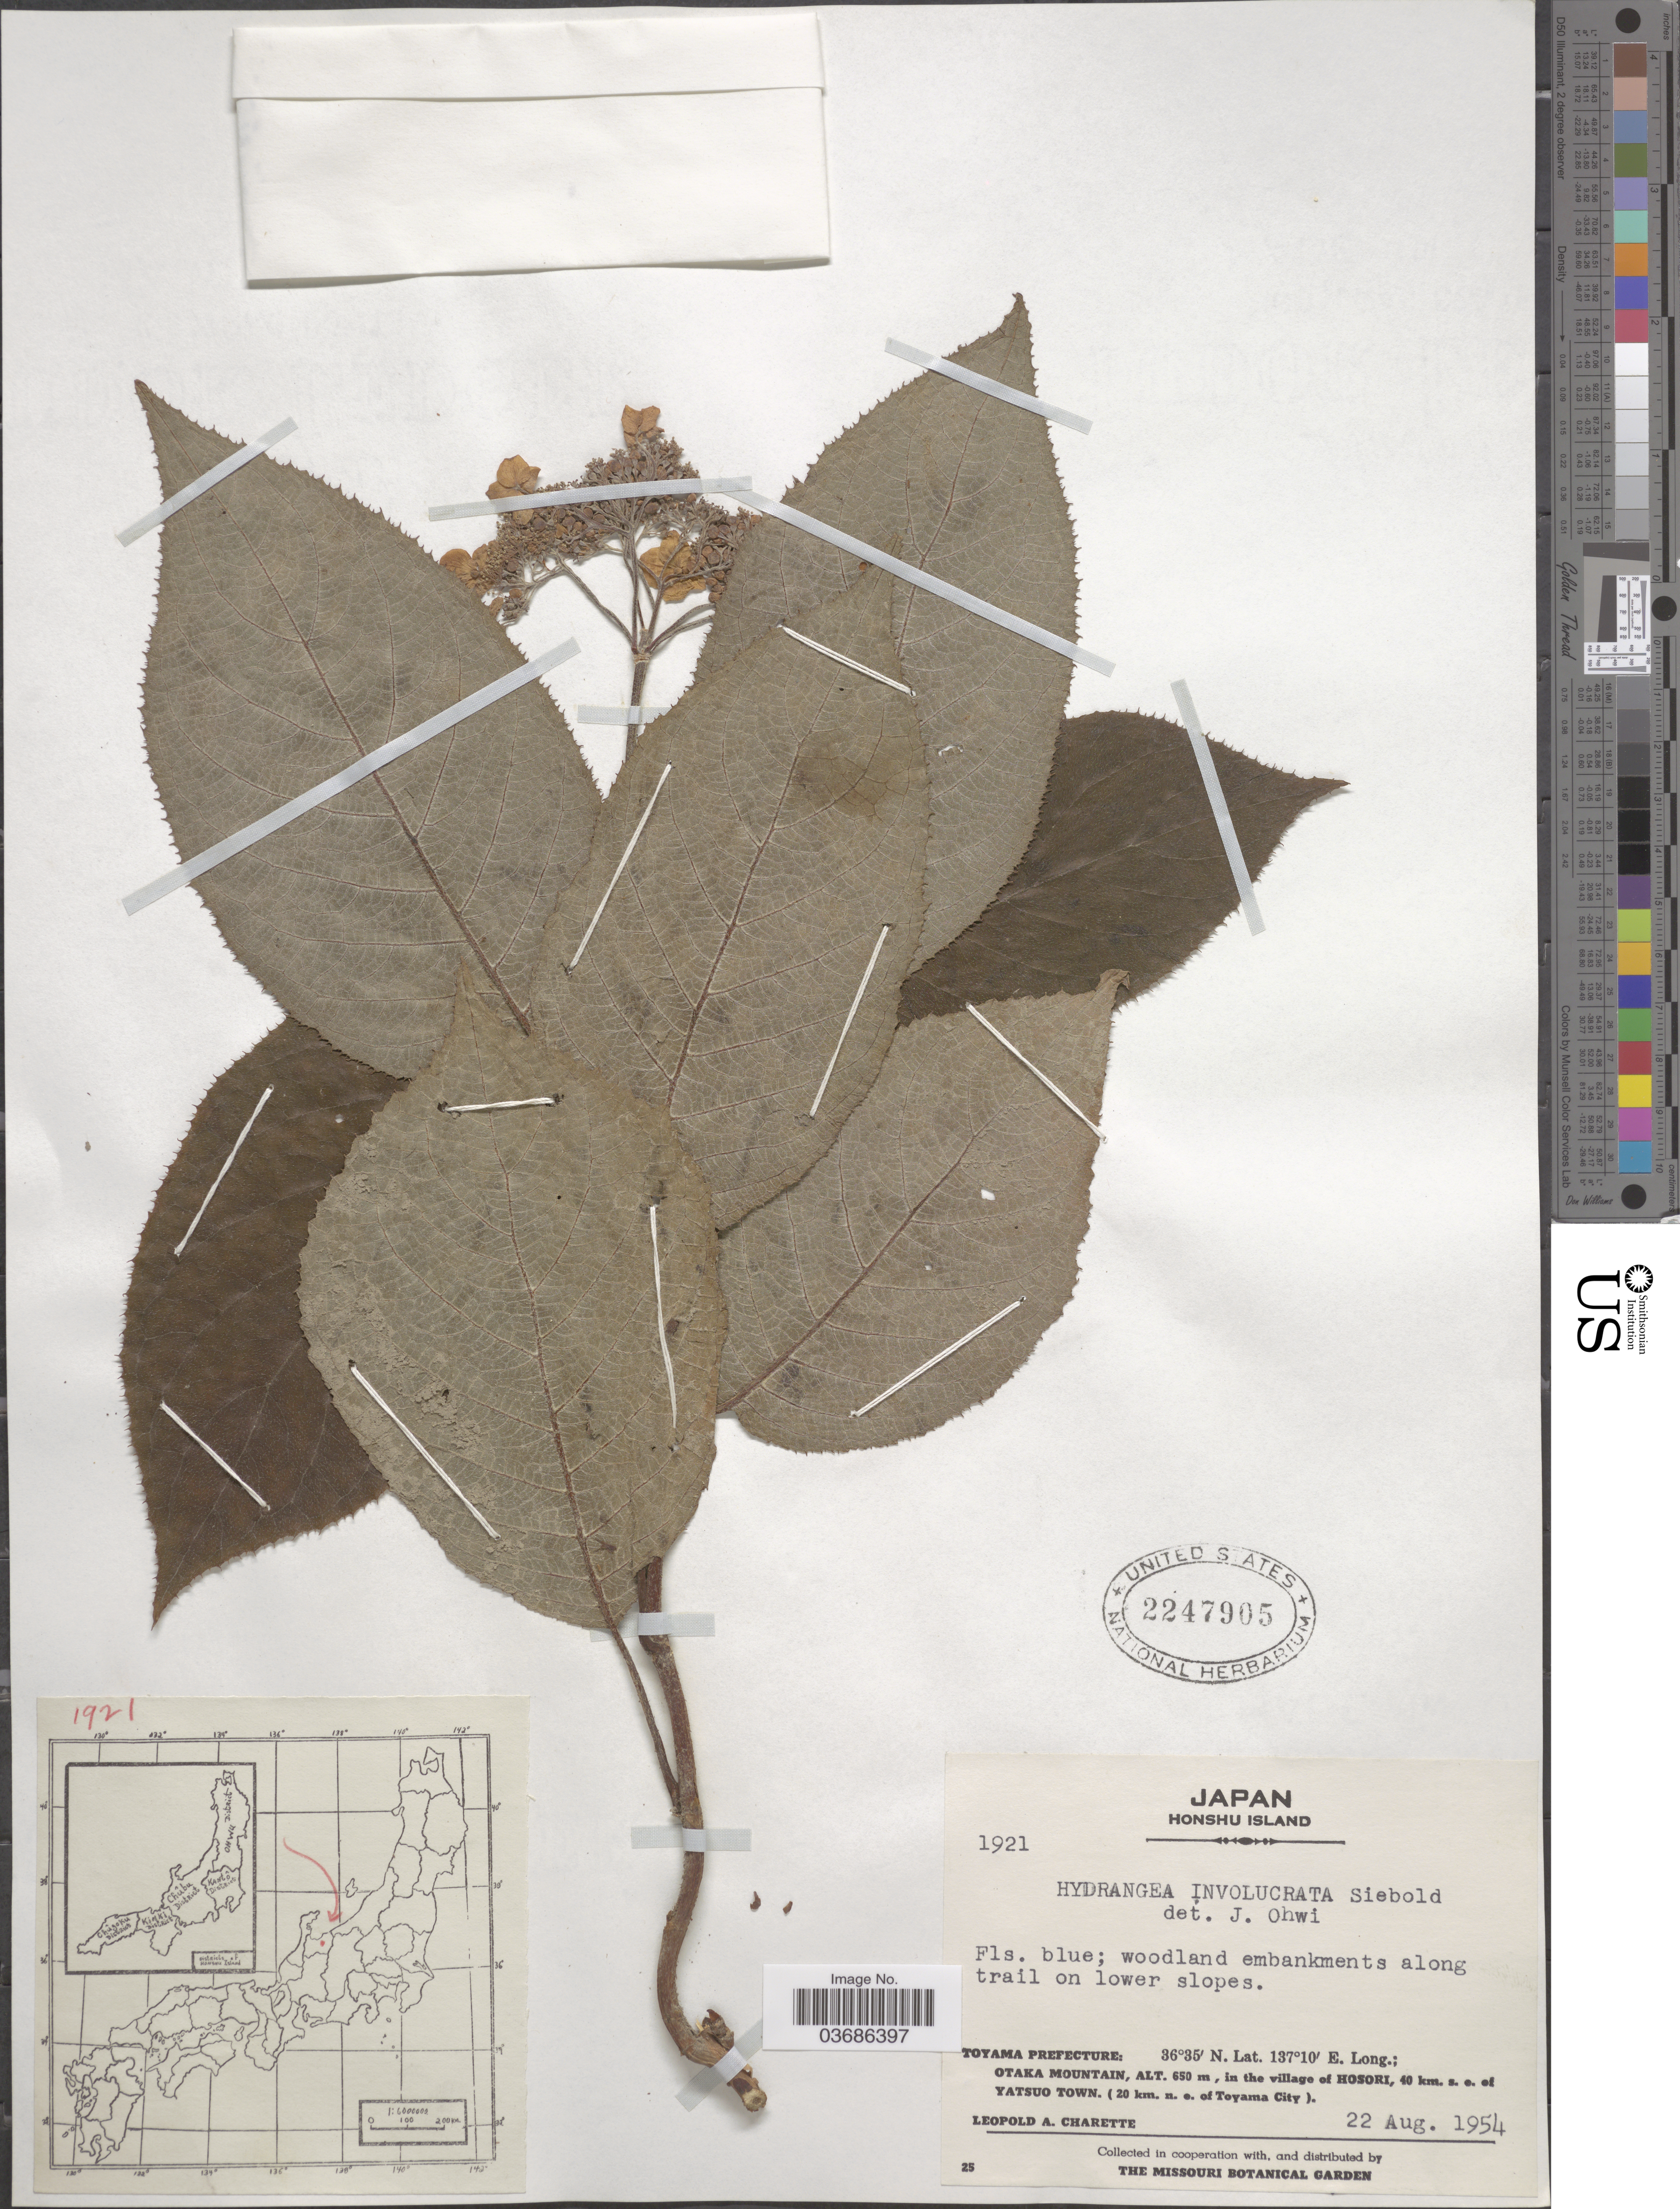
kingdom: Plantae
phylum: Tracheophyta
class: Magnoliopsida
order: Cornales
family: Hydrangeaceae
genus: Hydrangea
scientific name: Hydrangea involucrata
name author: Siebold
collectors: L. A. Charette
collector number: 1921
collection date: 1954-08-22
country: Japan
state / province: Toyama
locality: Woodland embankments along trail on lower slopes. Honshu Island. Toyama Prefecture: Otaka Mountain, in the village of Hosori, 40 km. s. e. of Yatsuo Town. (20 km. n. e. of Toyama City).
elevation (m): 650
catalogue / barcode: US 2247905